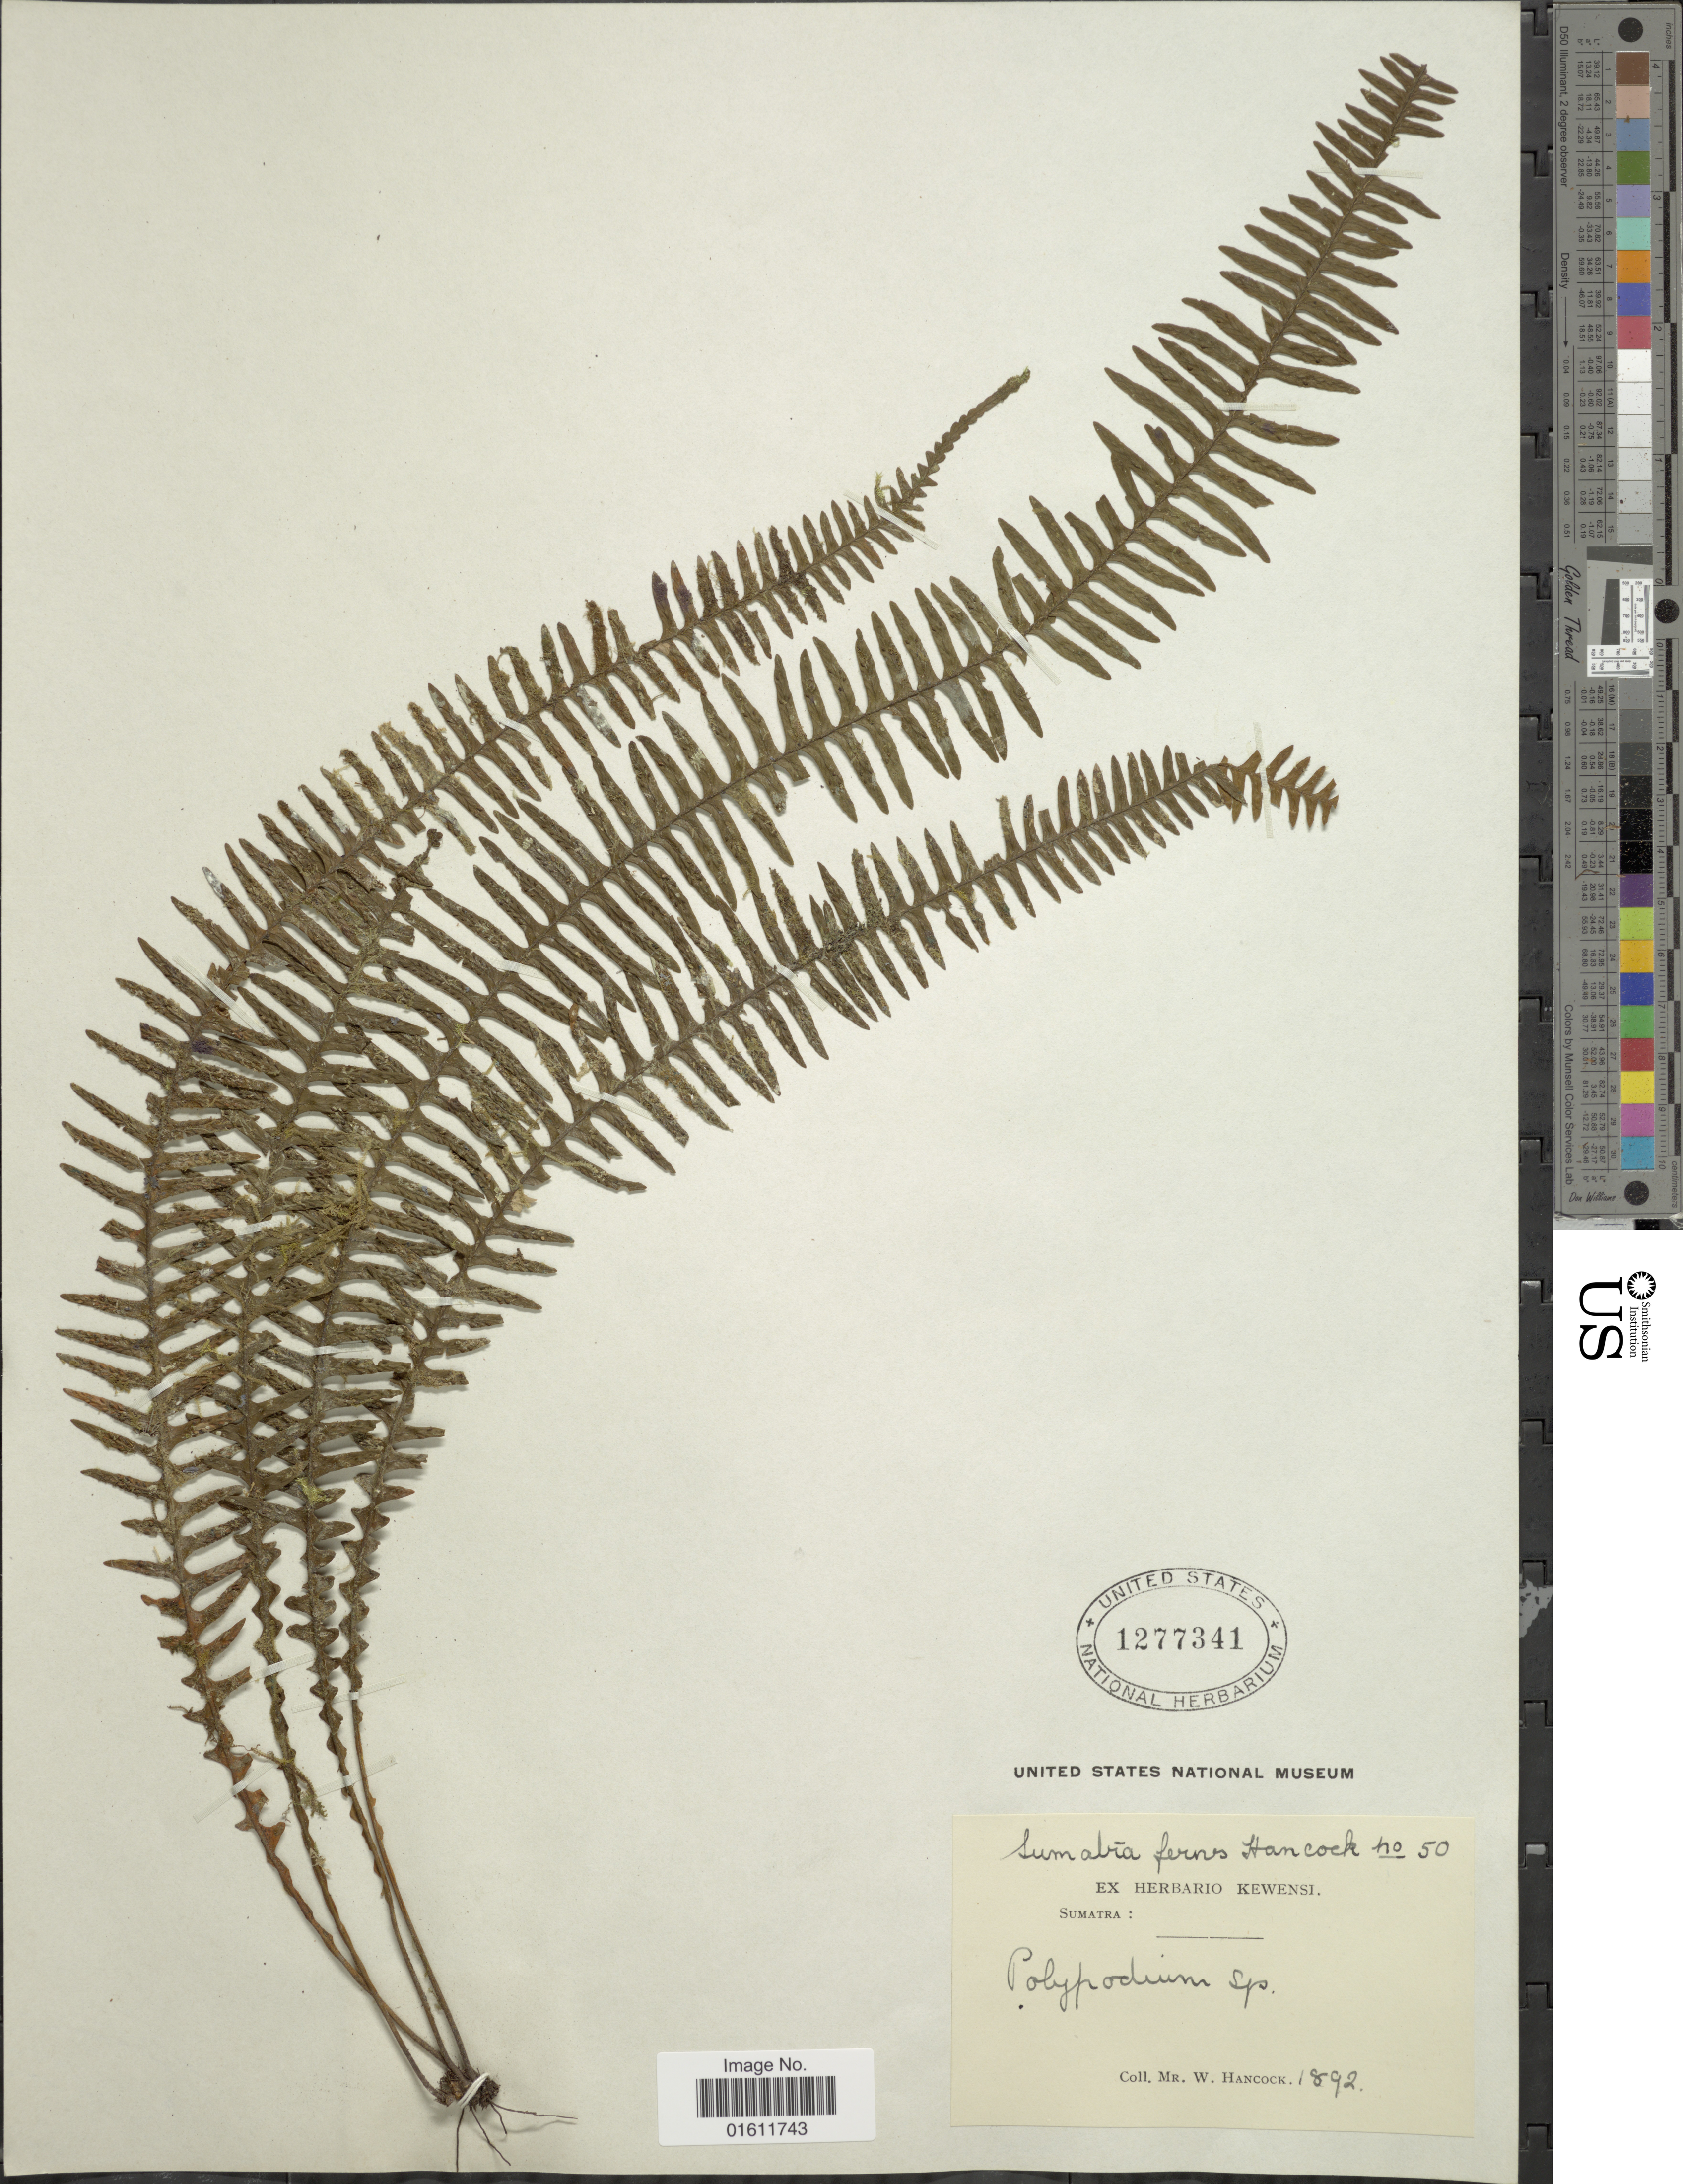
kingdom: Plantae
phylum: Tracheophyta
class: Polypodiopsida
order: Polypodiales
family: Polypodiaceae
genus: Prosaptia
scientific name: Prosaptia sp.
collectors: W. Hancock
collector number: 50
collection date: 1892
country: Indonesia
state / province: Sumatra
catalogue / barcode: US 1277341